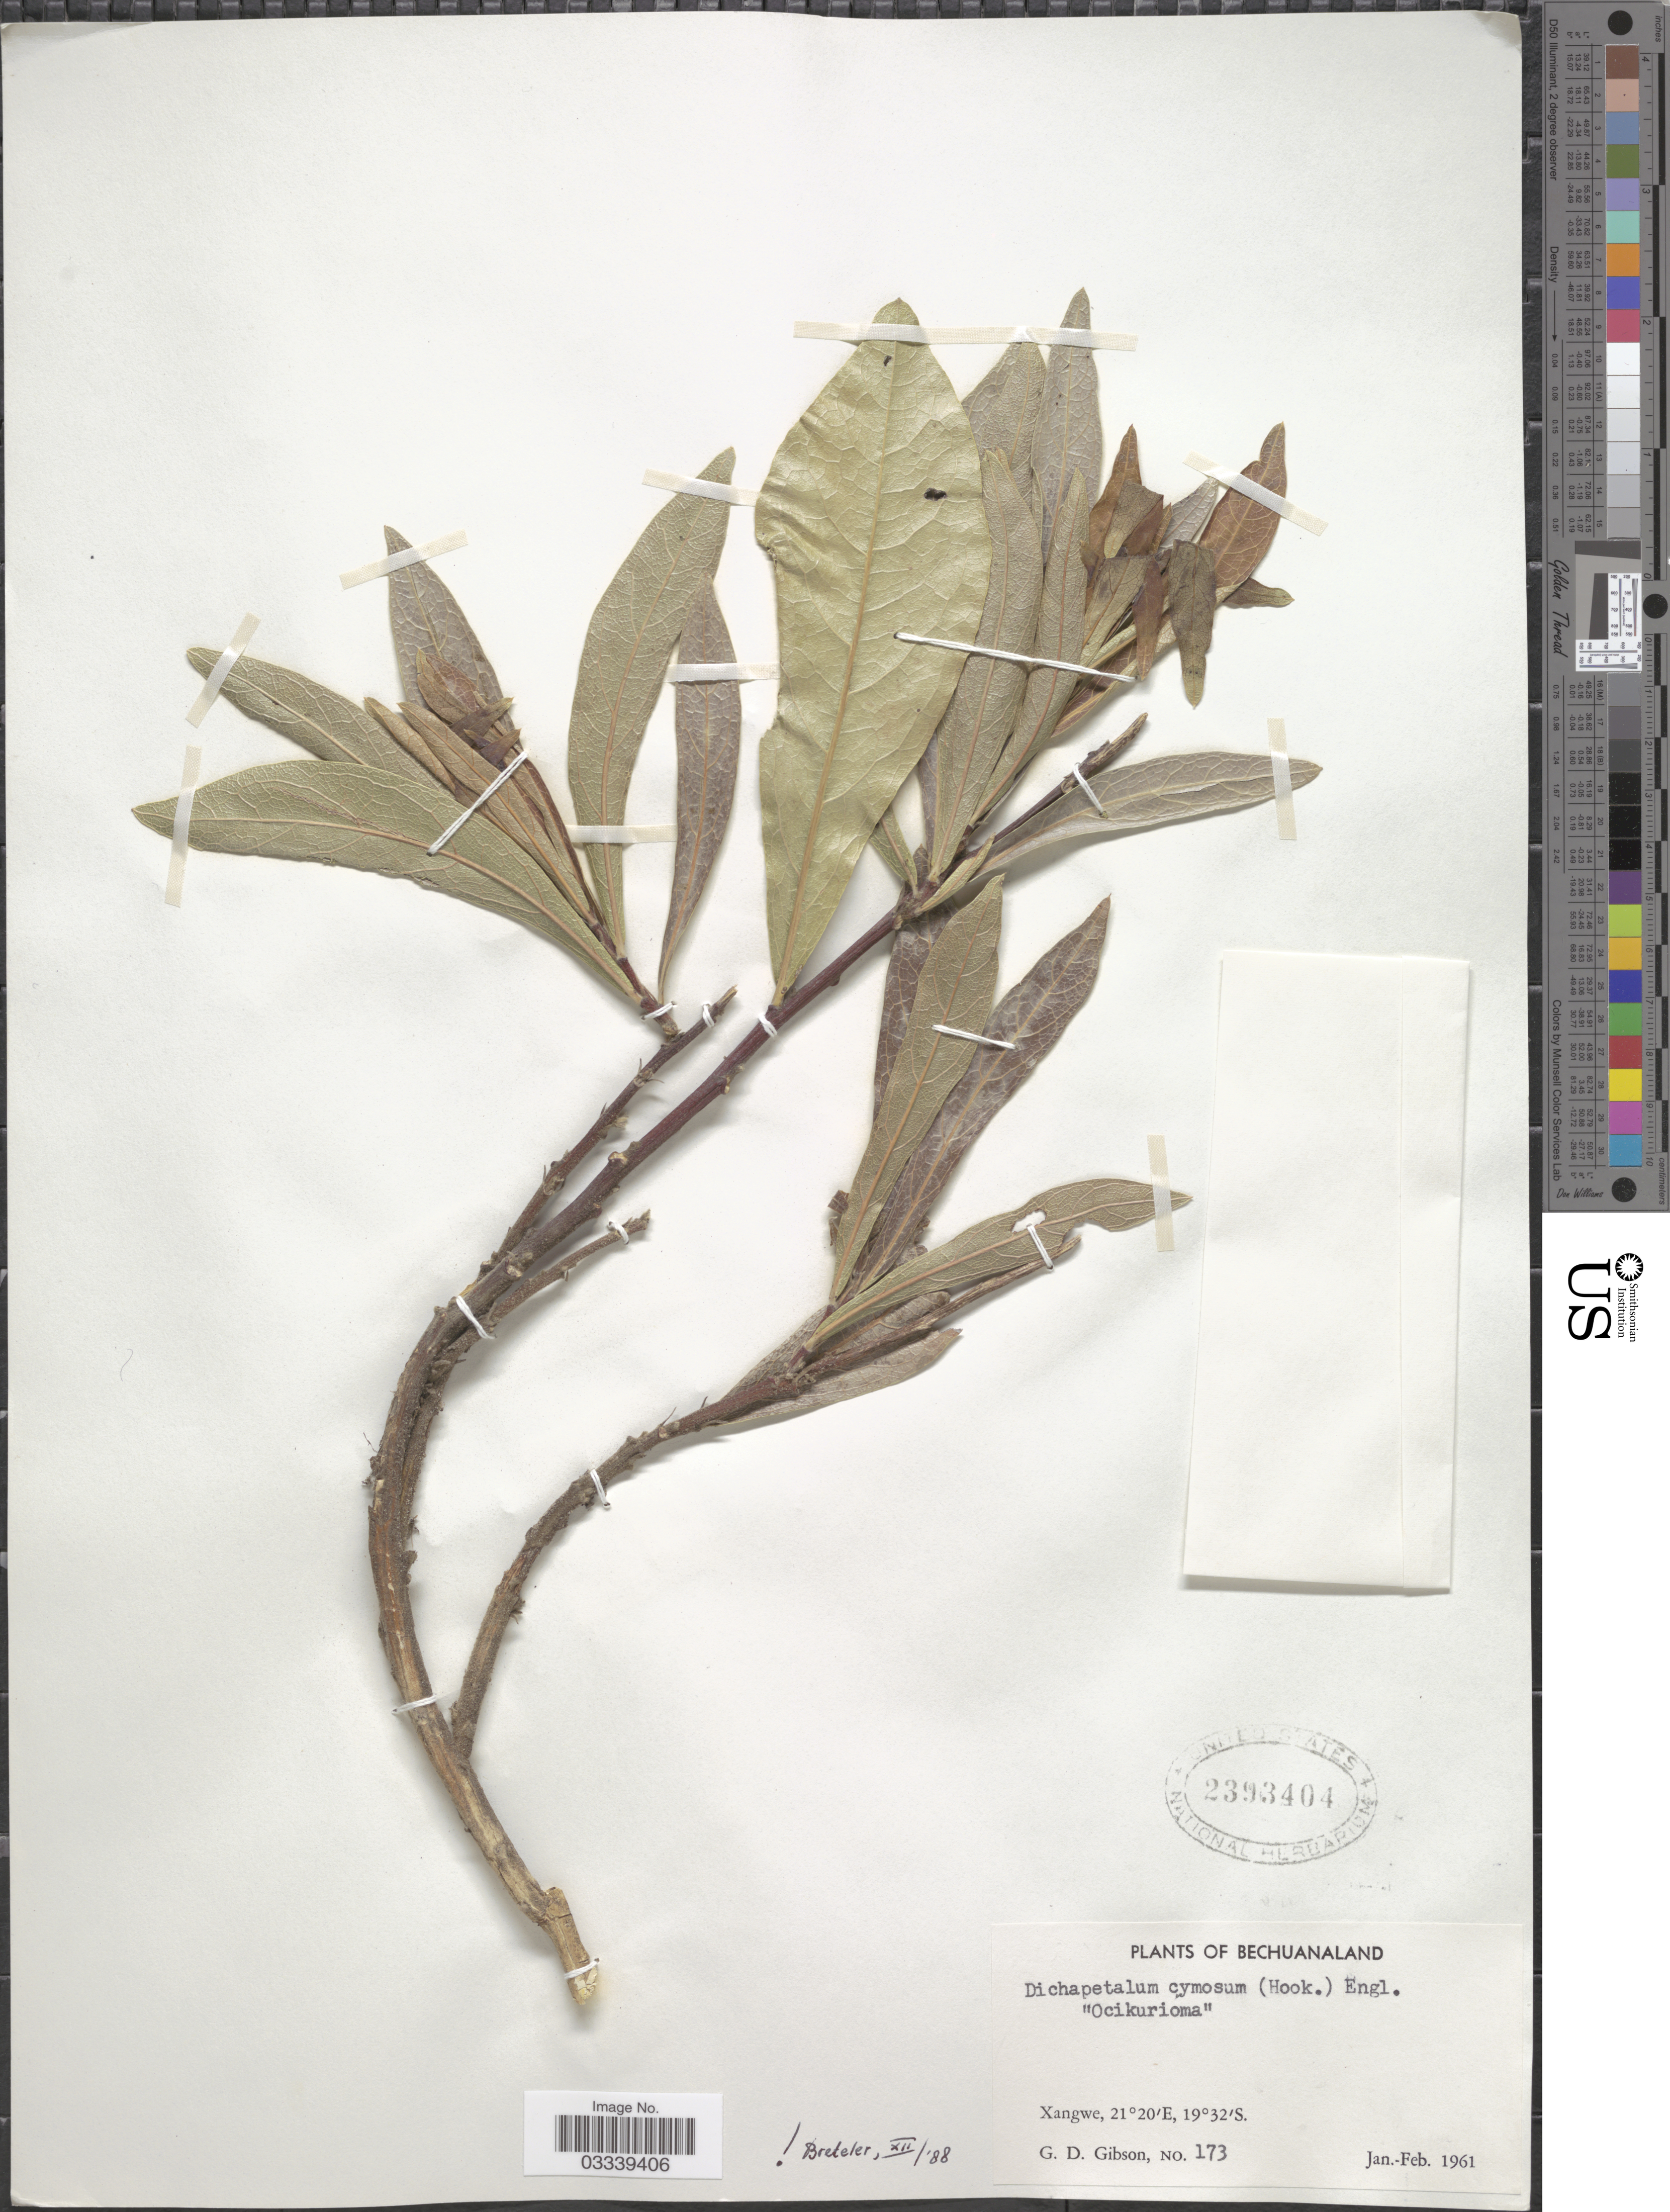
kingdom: Plantae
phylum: Tracheophyta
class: Magnoliopsida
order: Malpighiales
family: Dichapetalaceae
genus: Dichapetalum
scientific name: Dichapetalum cymosum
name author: (Hook.) Engl.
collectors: G. D. Gibson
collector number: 173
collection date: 1961-01/1961-02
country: Botswana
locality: Bechuanaland, Xangwe.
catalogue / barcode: US 2393404